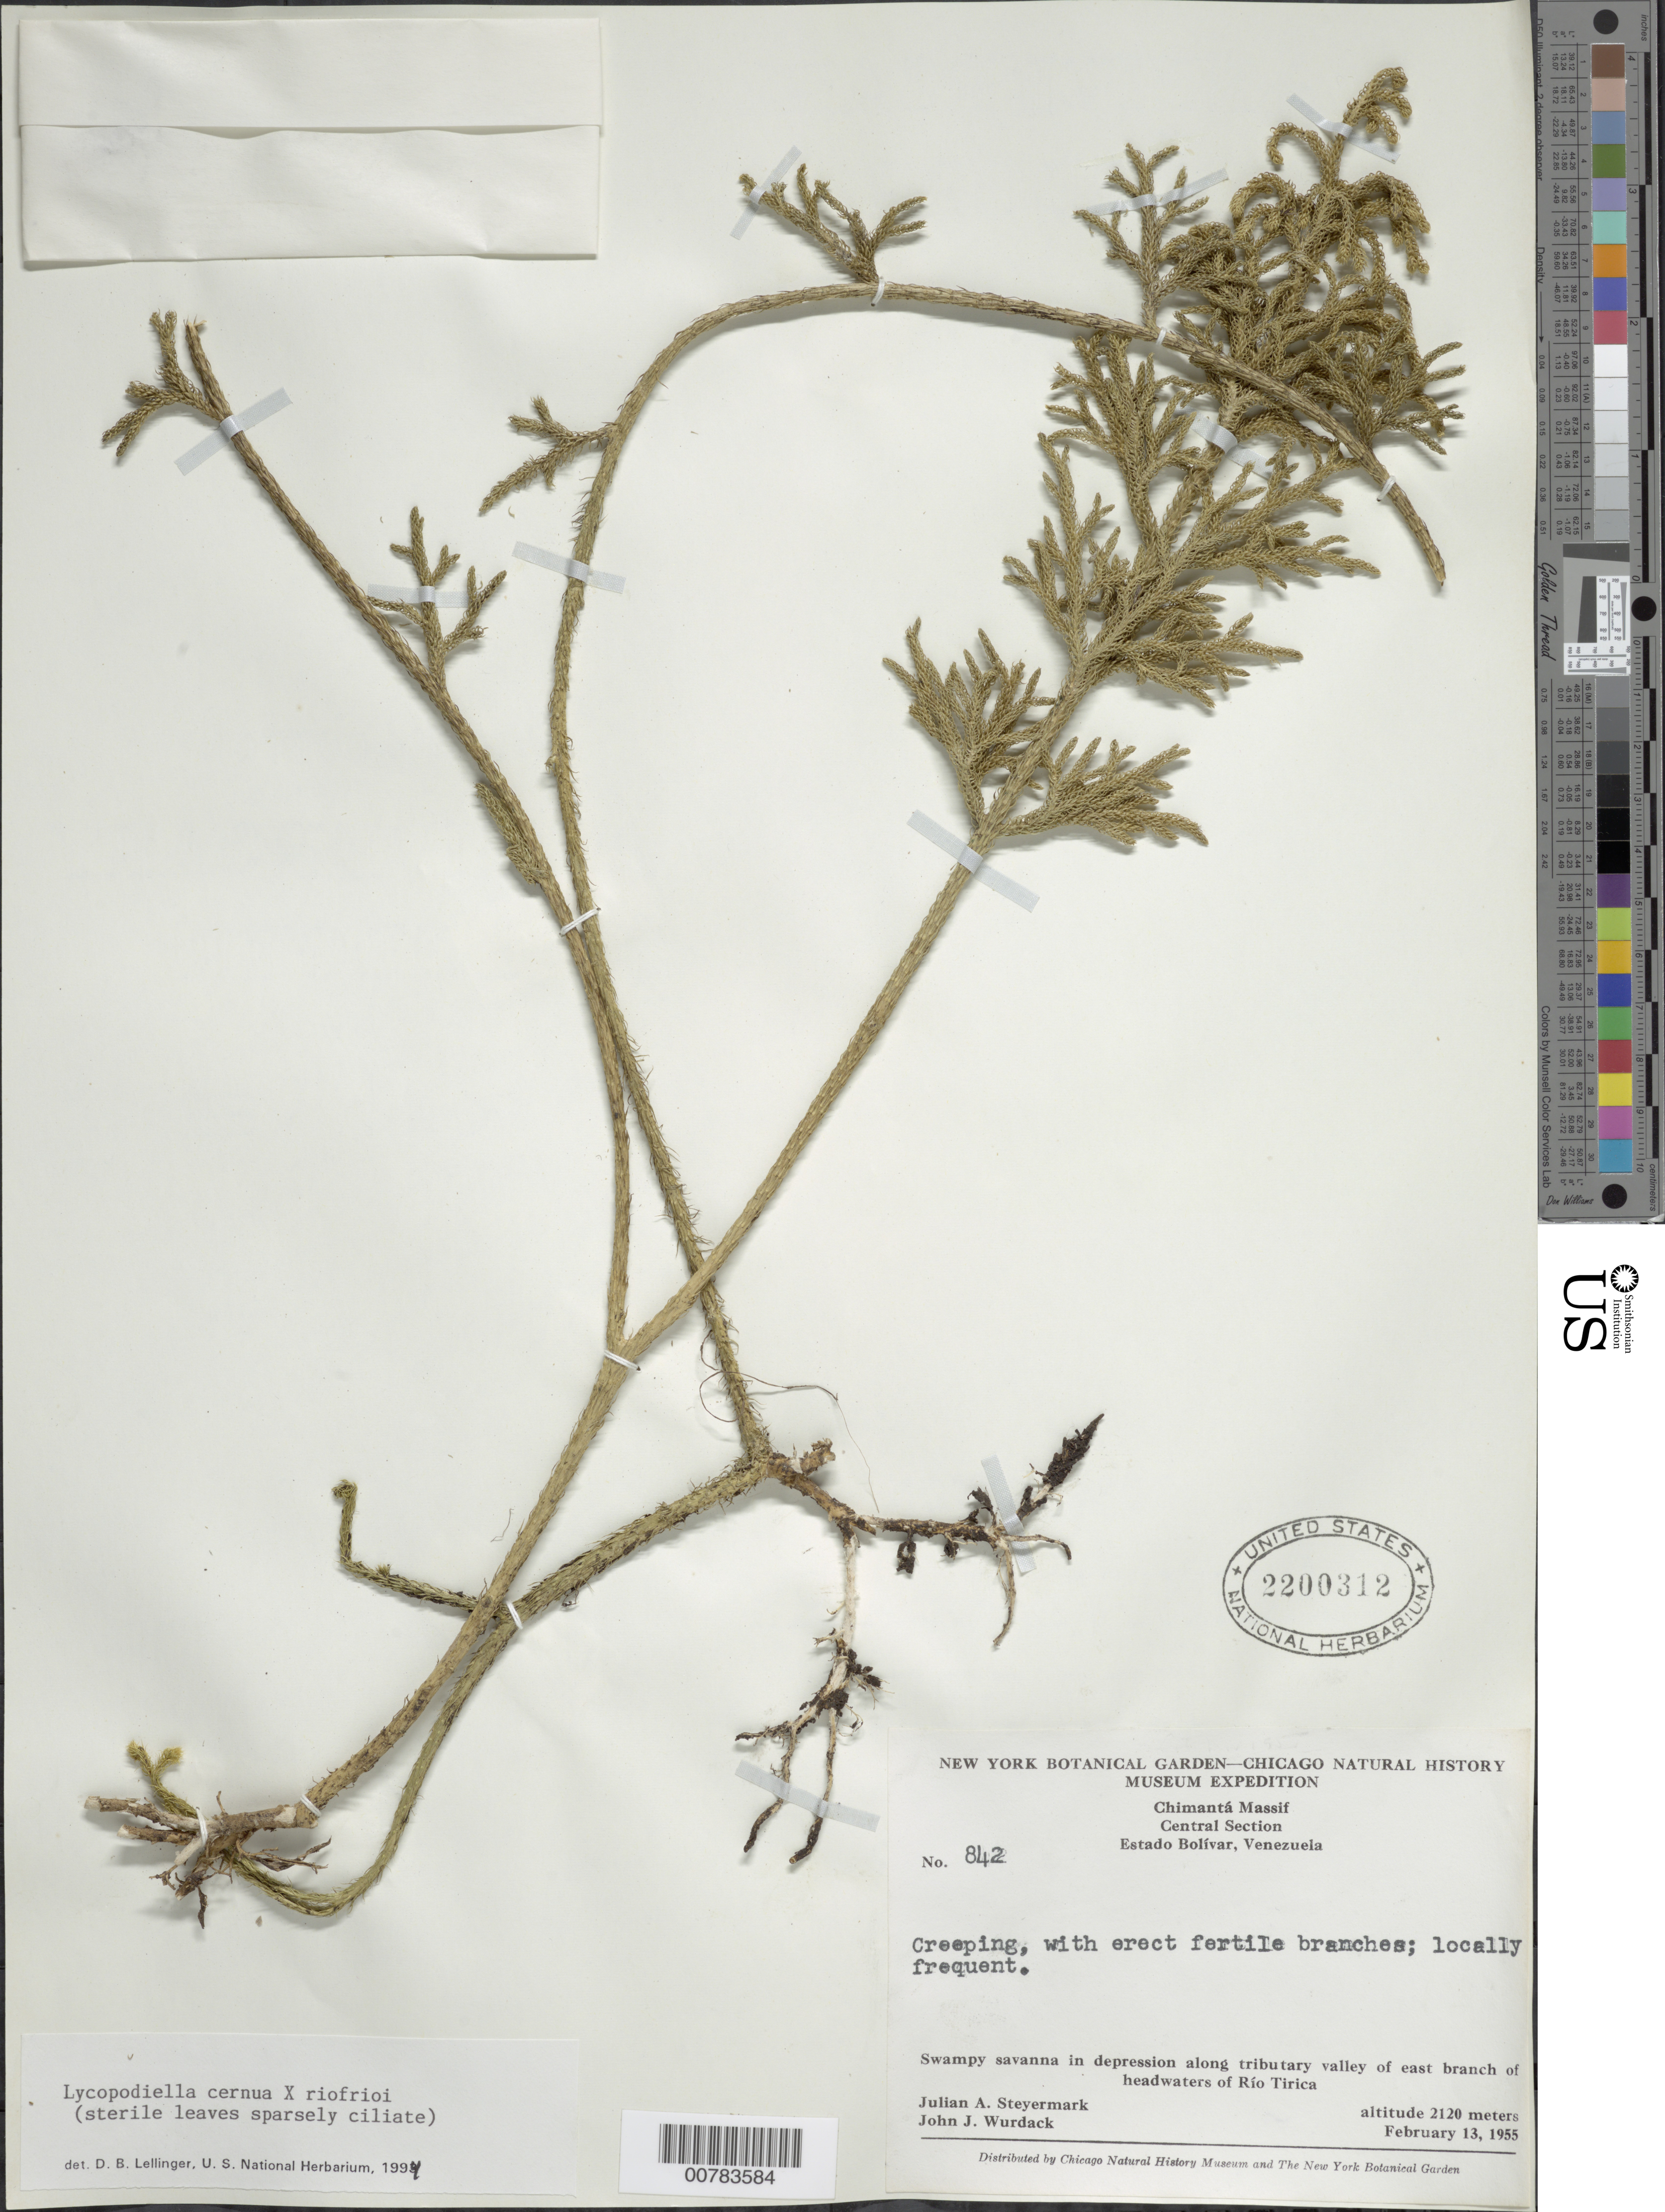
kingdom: Plantae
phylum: Tracheophyta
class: Lycopodiopsida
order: Lycopodiales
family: Lycopodiaceae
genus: Palhinhaea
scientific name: Palhinhaea cernua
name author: (L.) Vasc. & Franco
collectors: J. Steyermark & J. J. Wurdack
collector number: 55 842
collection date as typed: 13-Feb-55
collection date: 1955-02-13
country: Venezuela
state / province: Bolívar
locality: Chimantá Massif, central section; along tributary valley of east branch of headwaters of Río Tirica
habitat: Swampy savanna in depression along tributary valley of east branch of headwaters of Río Tirica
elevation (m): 2120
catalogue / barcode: US 2200312